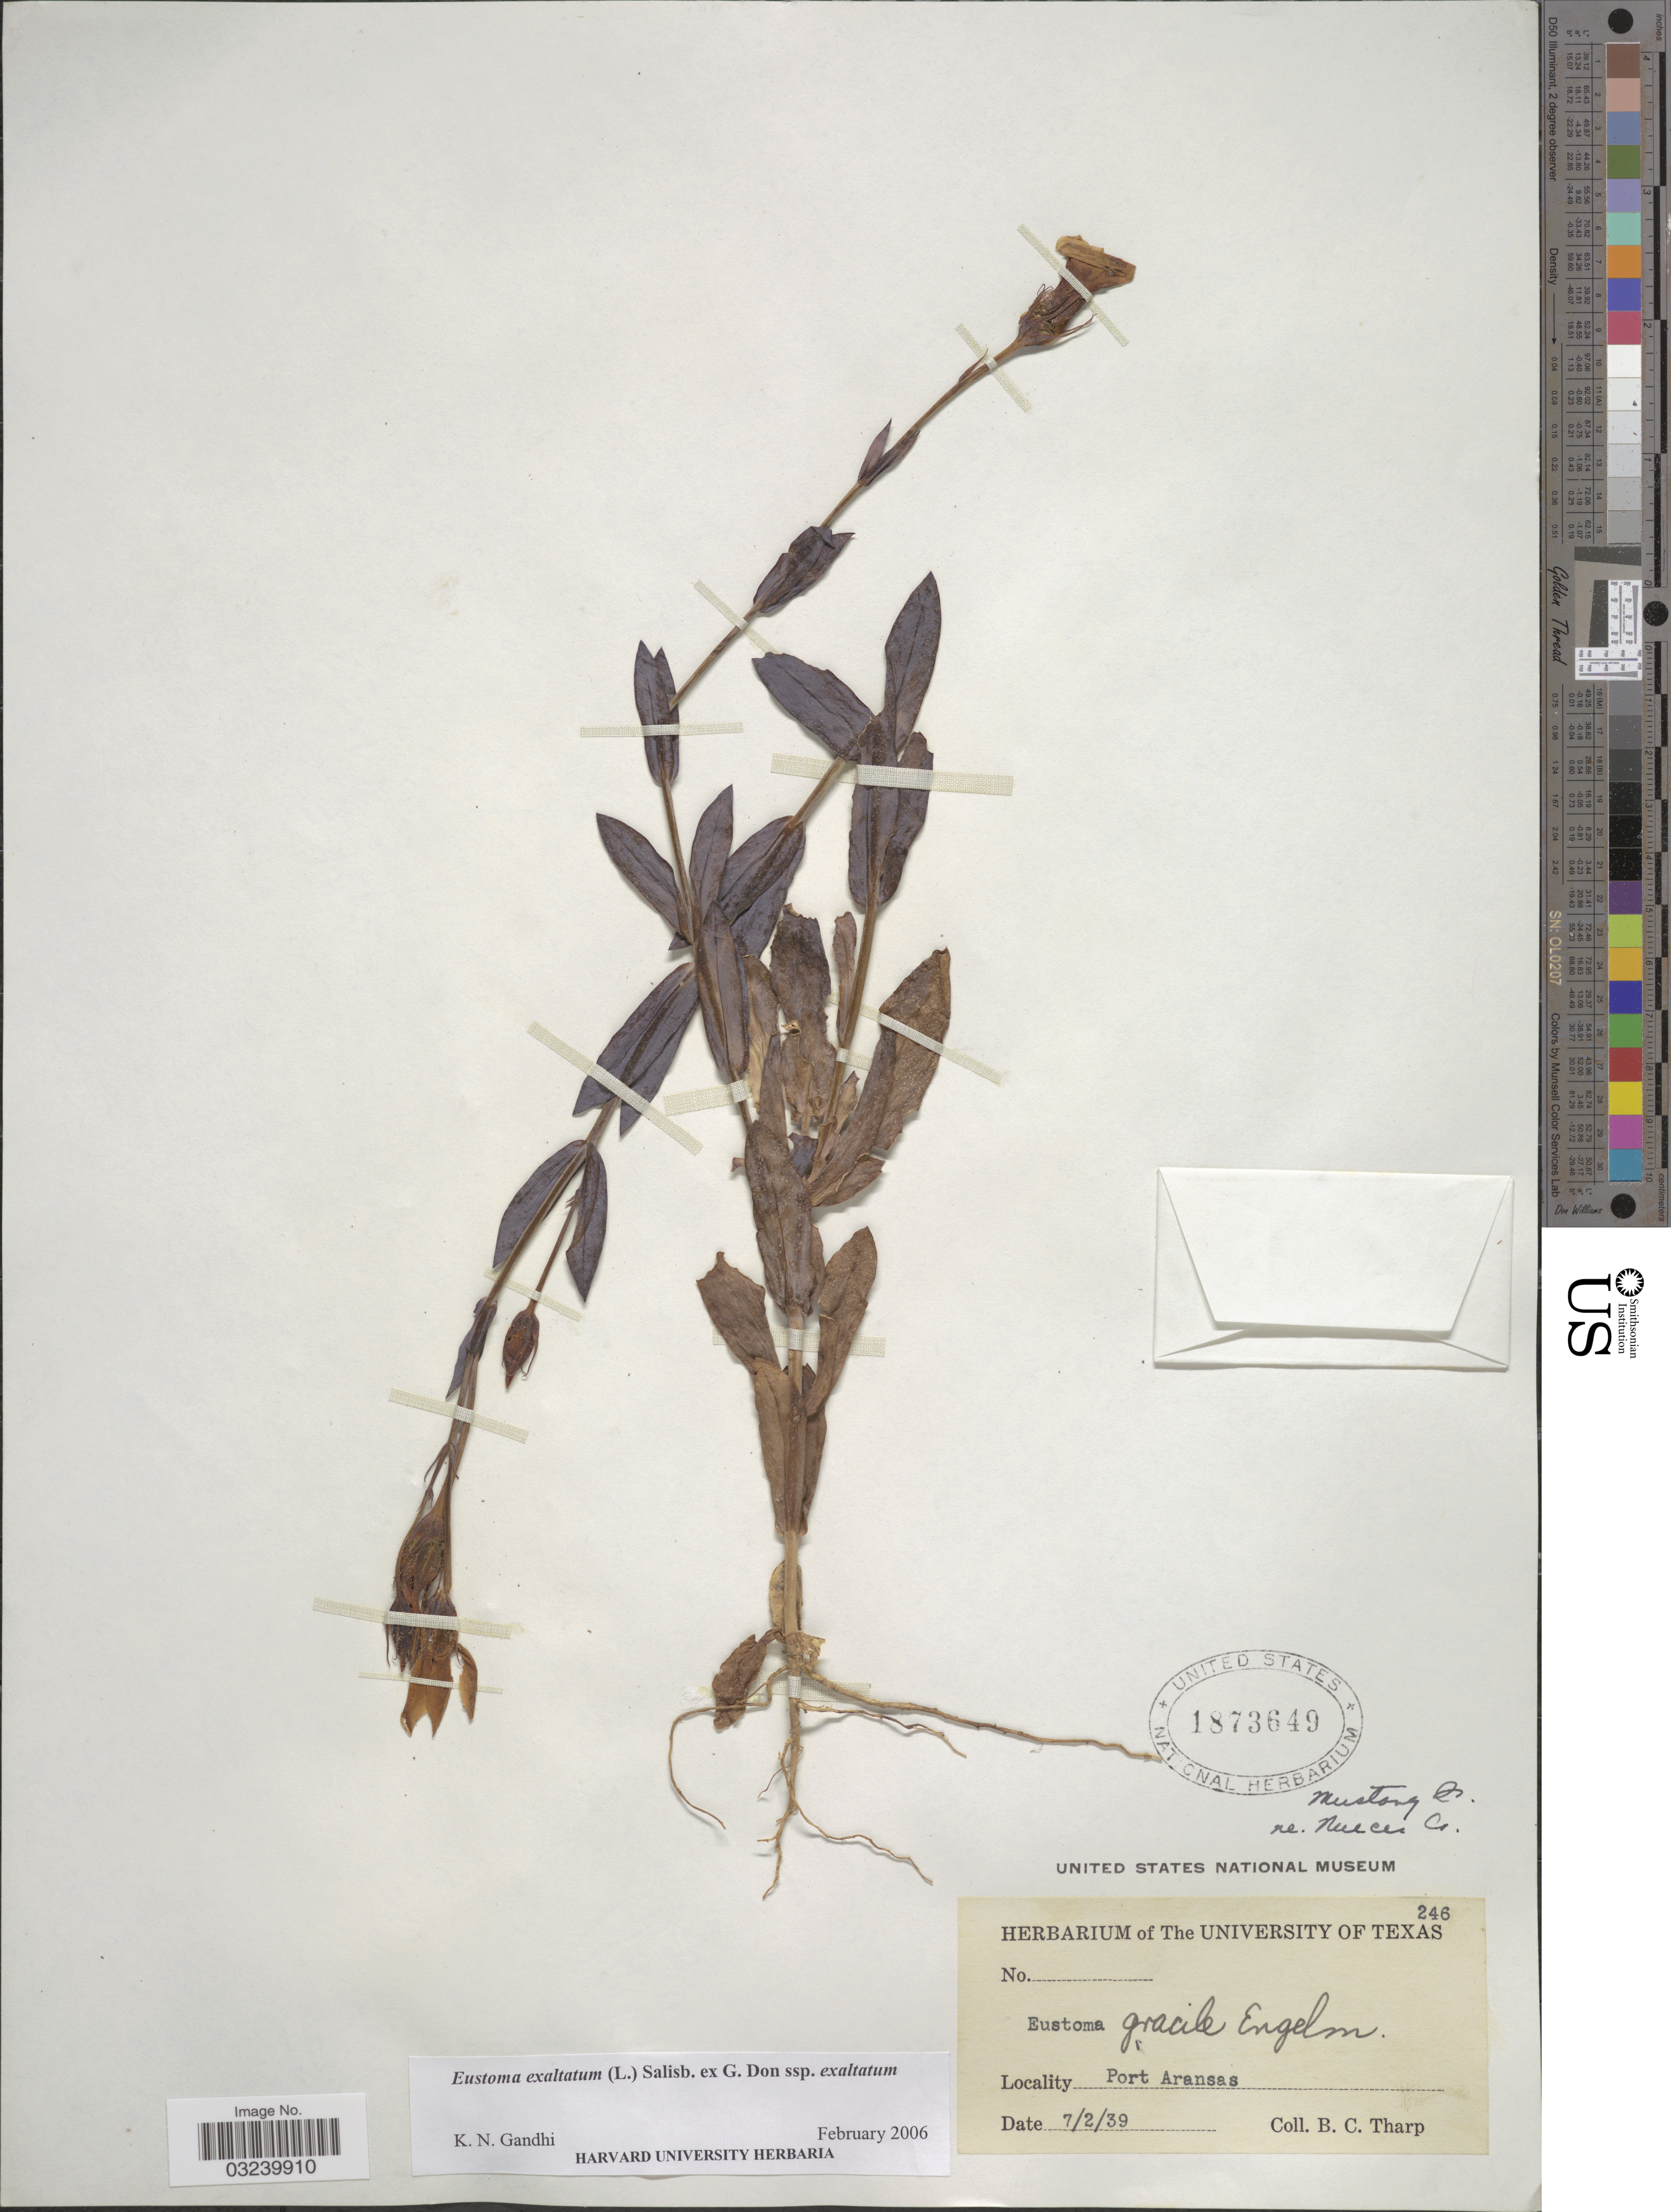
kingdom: Plantae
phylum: Tracheophyta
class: Magnoliopsida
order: Gentianales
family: Gentianaceae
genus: Eustoma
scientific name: Eustoma exaltatum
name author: (L.) Salisb. ex Don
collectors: B. C. Tharp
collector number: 246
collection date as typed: Transcribed d/m/y: 2/7/39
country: United States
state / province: Texas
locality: Port Aransas.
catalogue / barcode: US 1873649